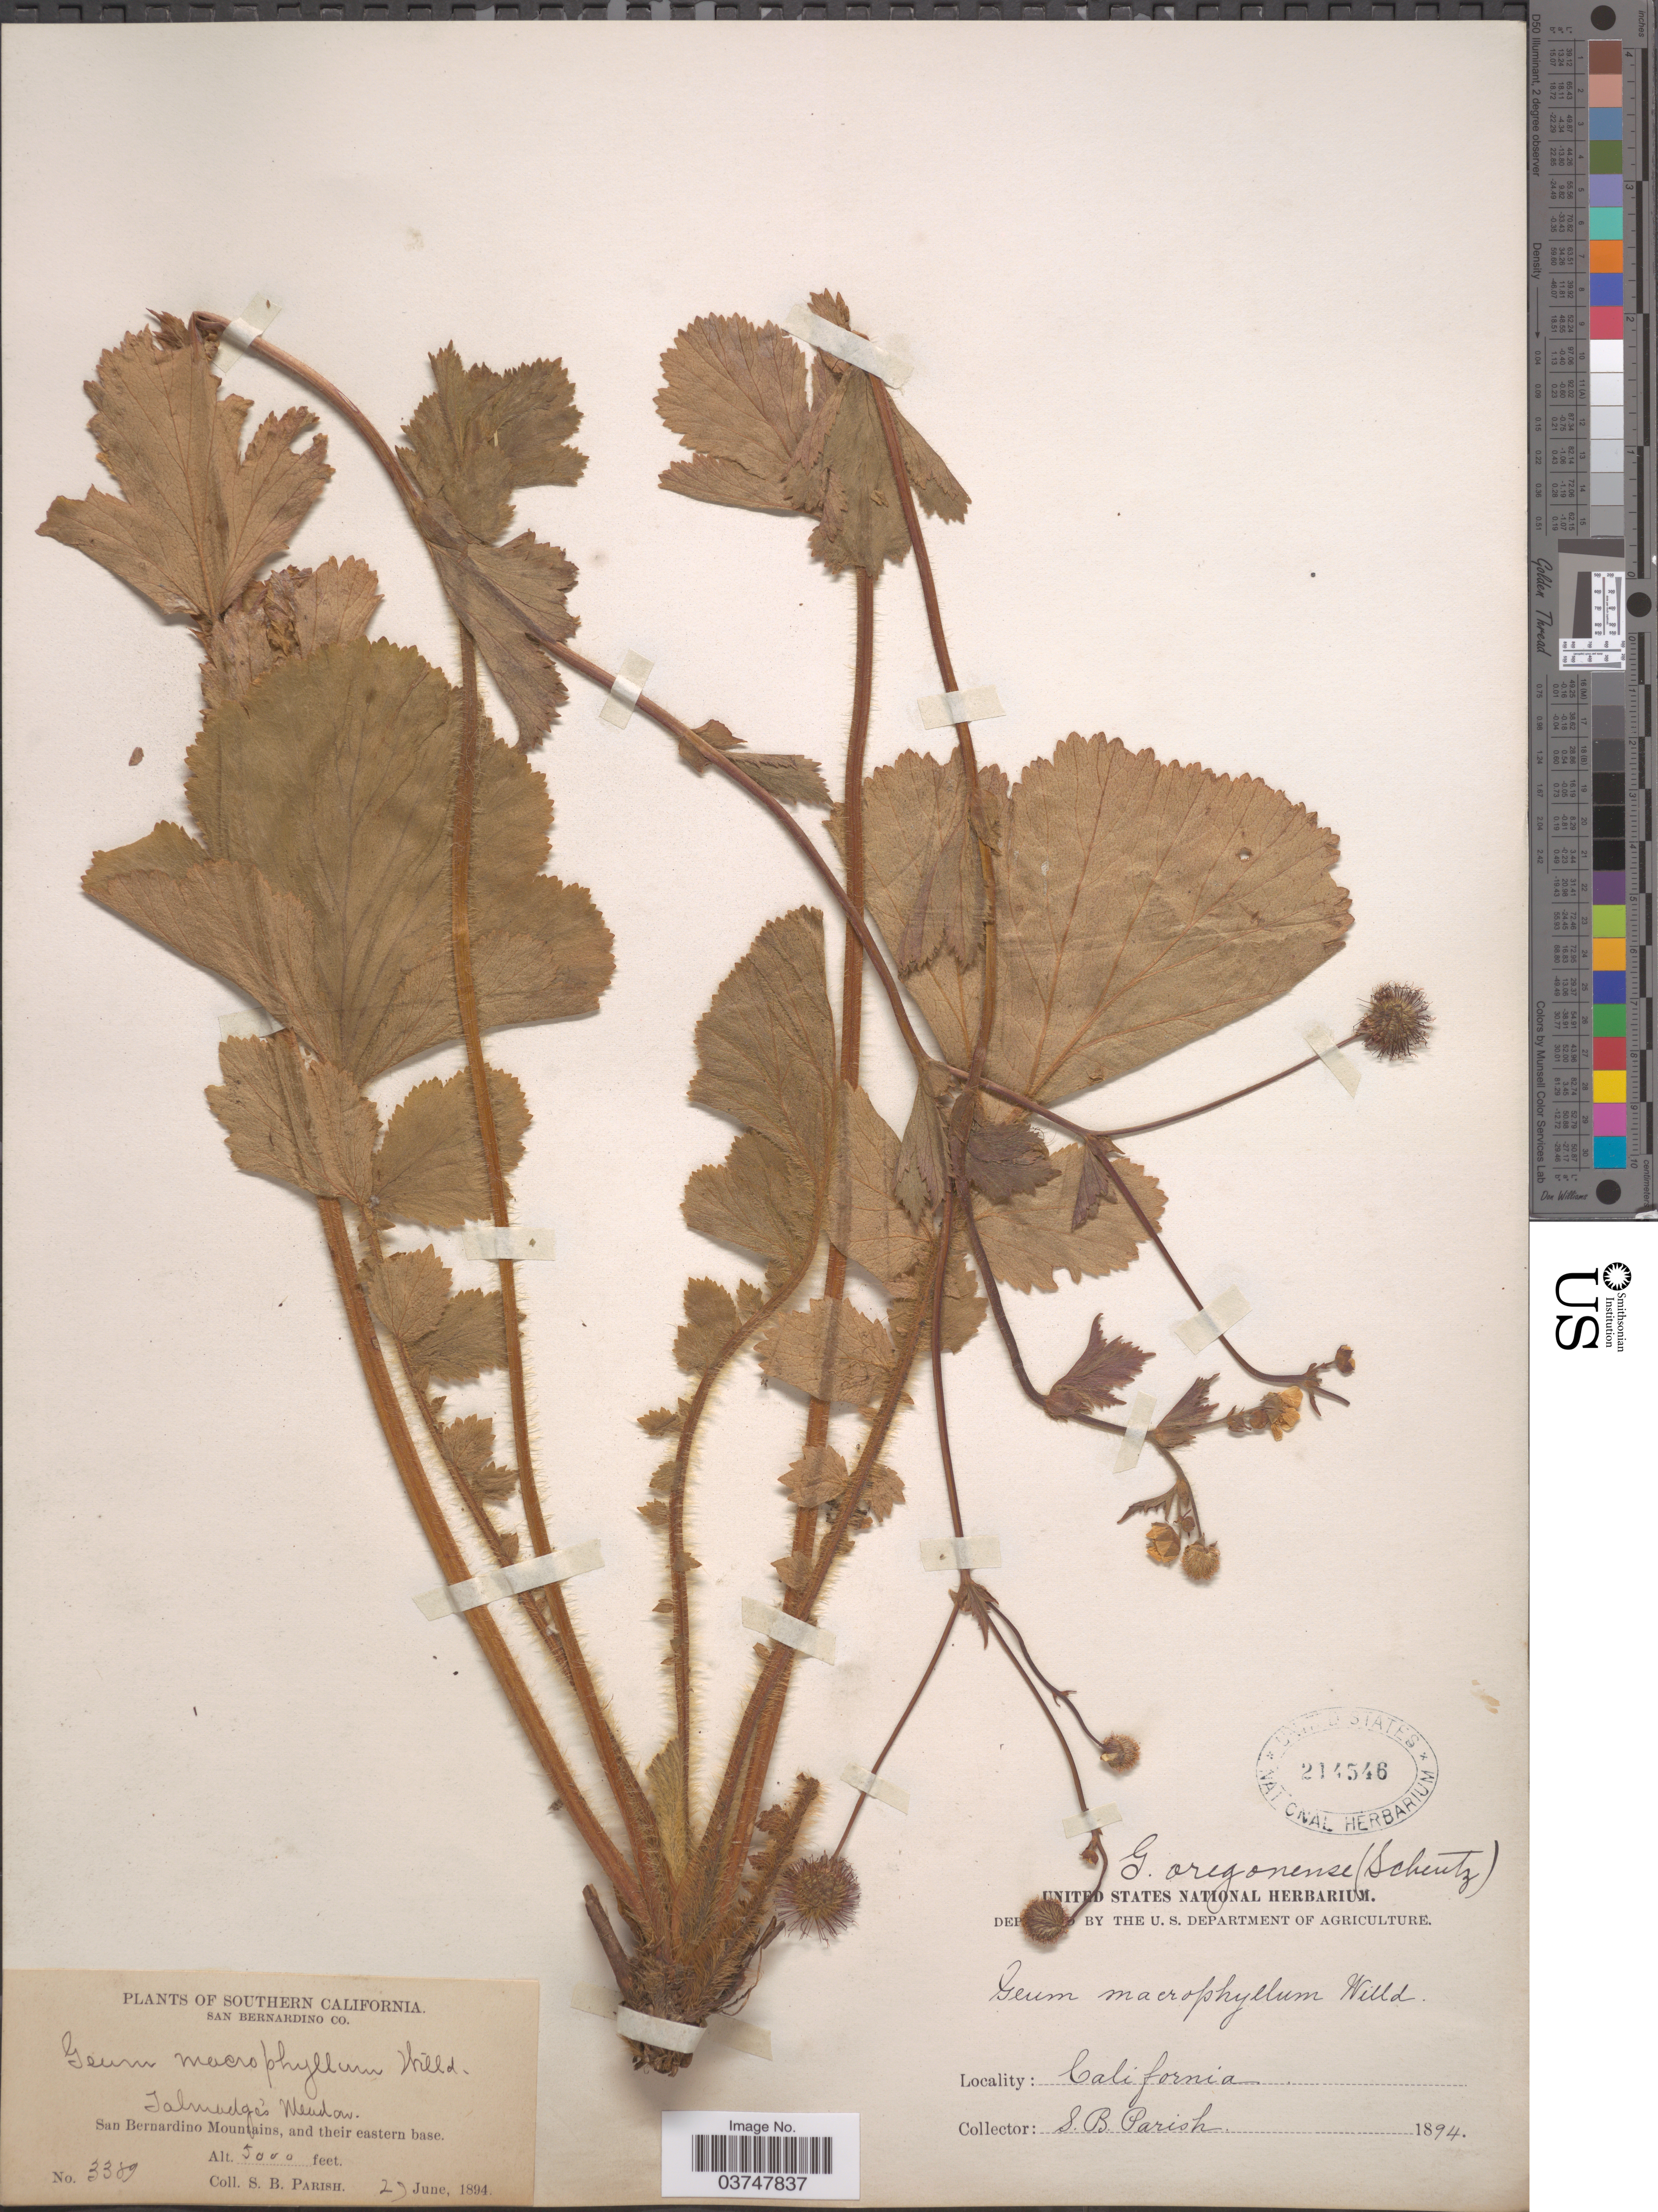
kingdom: Plantae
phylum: Tracheophyta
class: Magnoliopsida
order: Rosales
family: Rosaceae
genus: Geum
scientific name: Geum oregonense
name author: Rydb.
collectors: S. B. Parish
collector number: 3389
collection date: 1894-06-29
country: United States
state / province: California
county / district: San Bernardino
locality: Southern California. San Bernardino Co. Talmadge's Meadow. San Bernardino Mountains, and their eastern base.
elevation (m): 1524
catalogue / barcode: US 214546